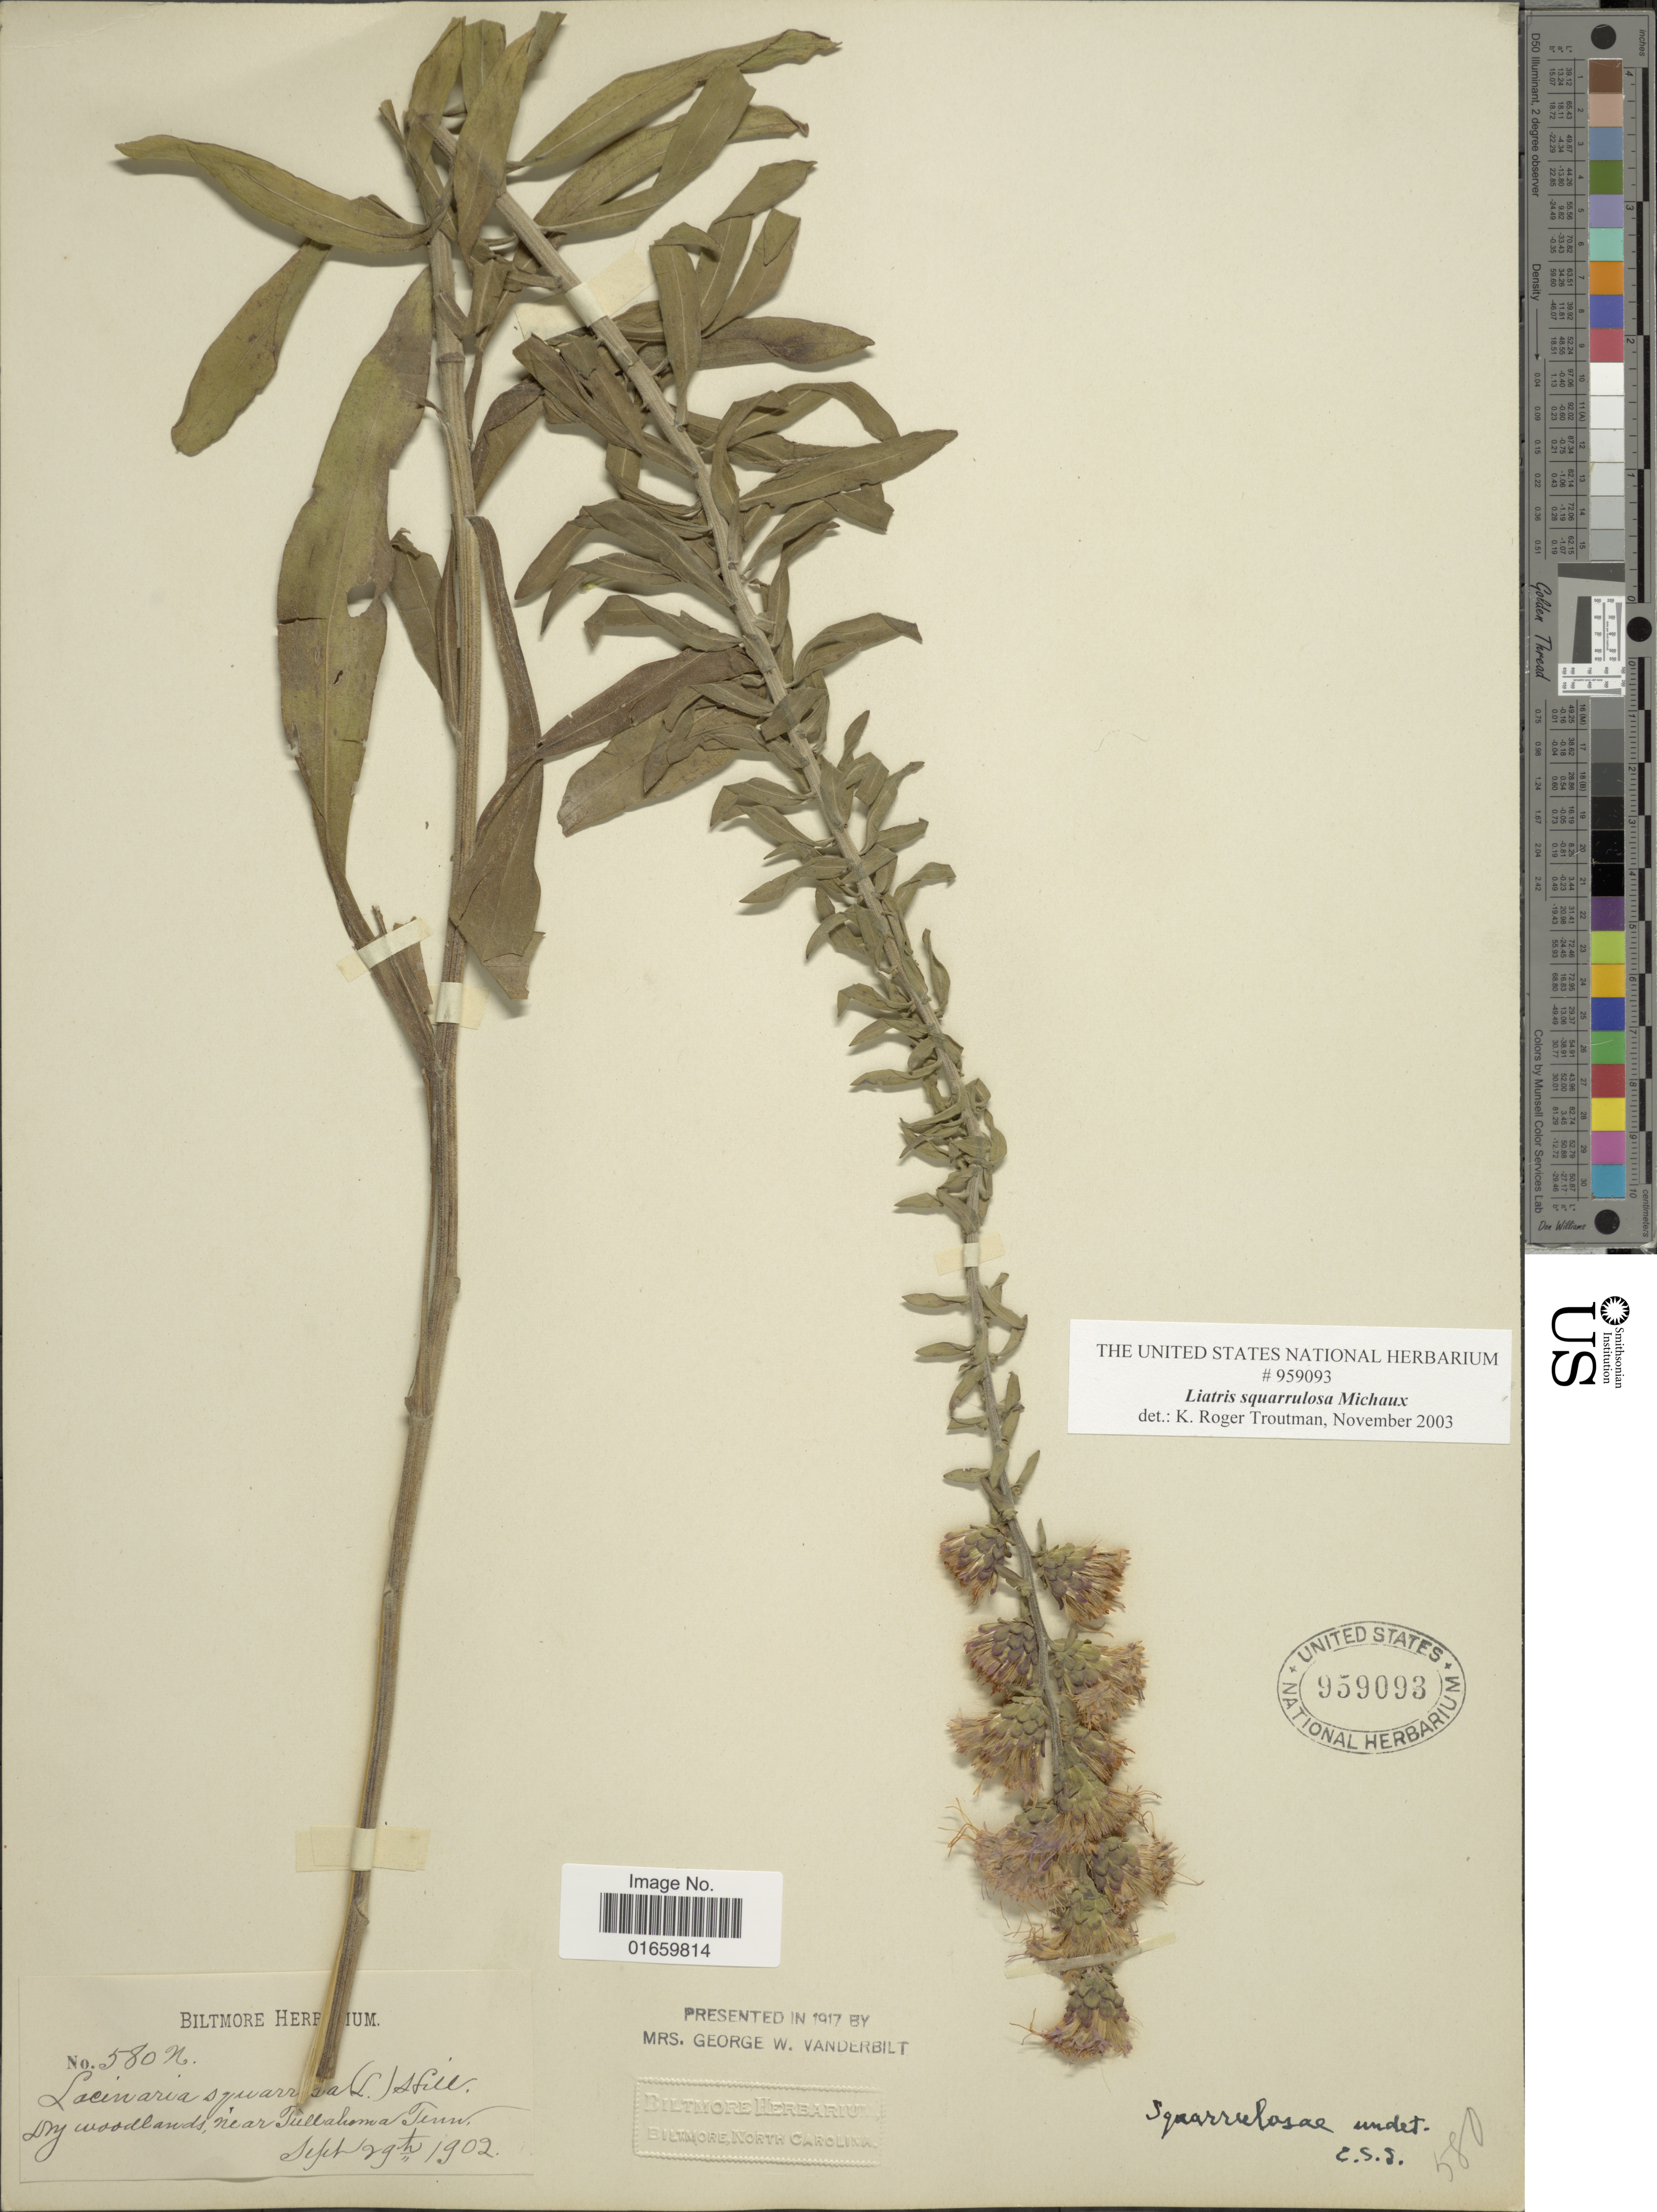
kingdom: Plantae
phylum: Tracheophyta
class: Magnoliopsida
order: Asterales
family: Asteraceae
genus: Liatris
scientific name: Liatris squarrulosa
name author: Michx.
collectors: ex herb. Biltmore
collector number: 580N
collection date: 1902-09-29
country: United States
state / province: Tennessee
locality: Near Tullahoma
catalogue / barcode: US 959093